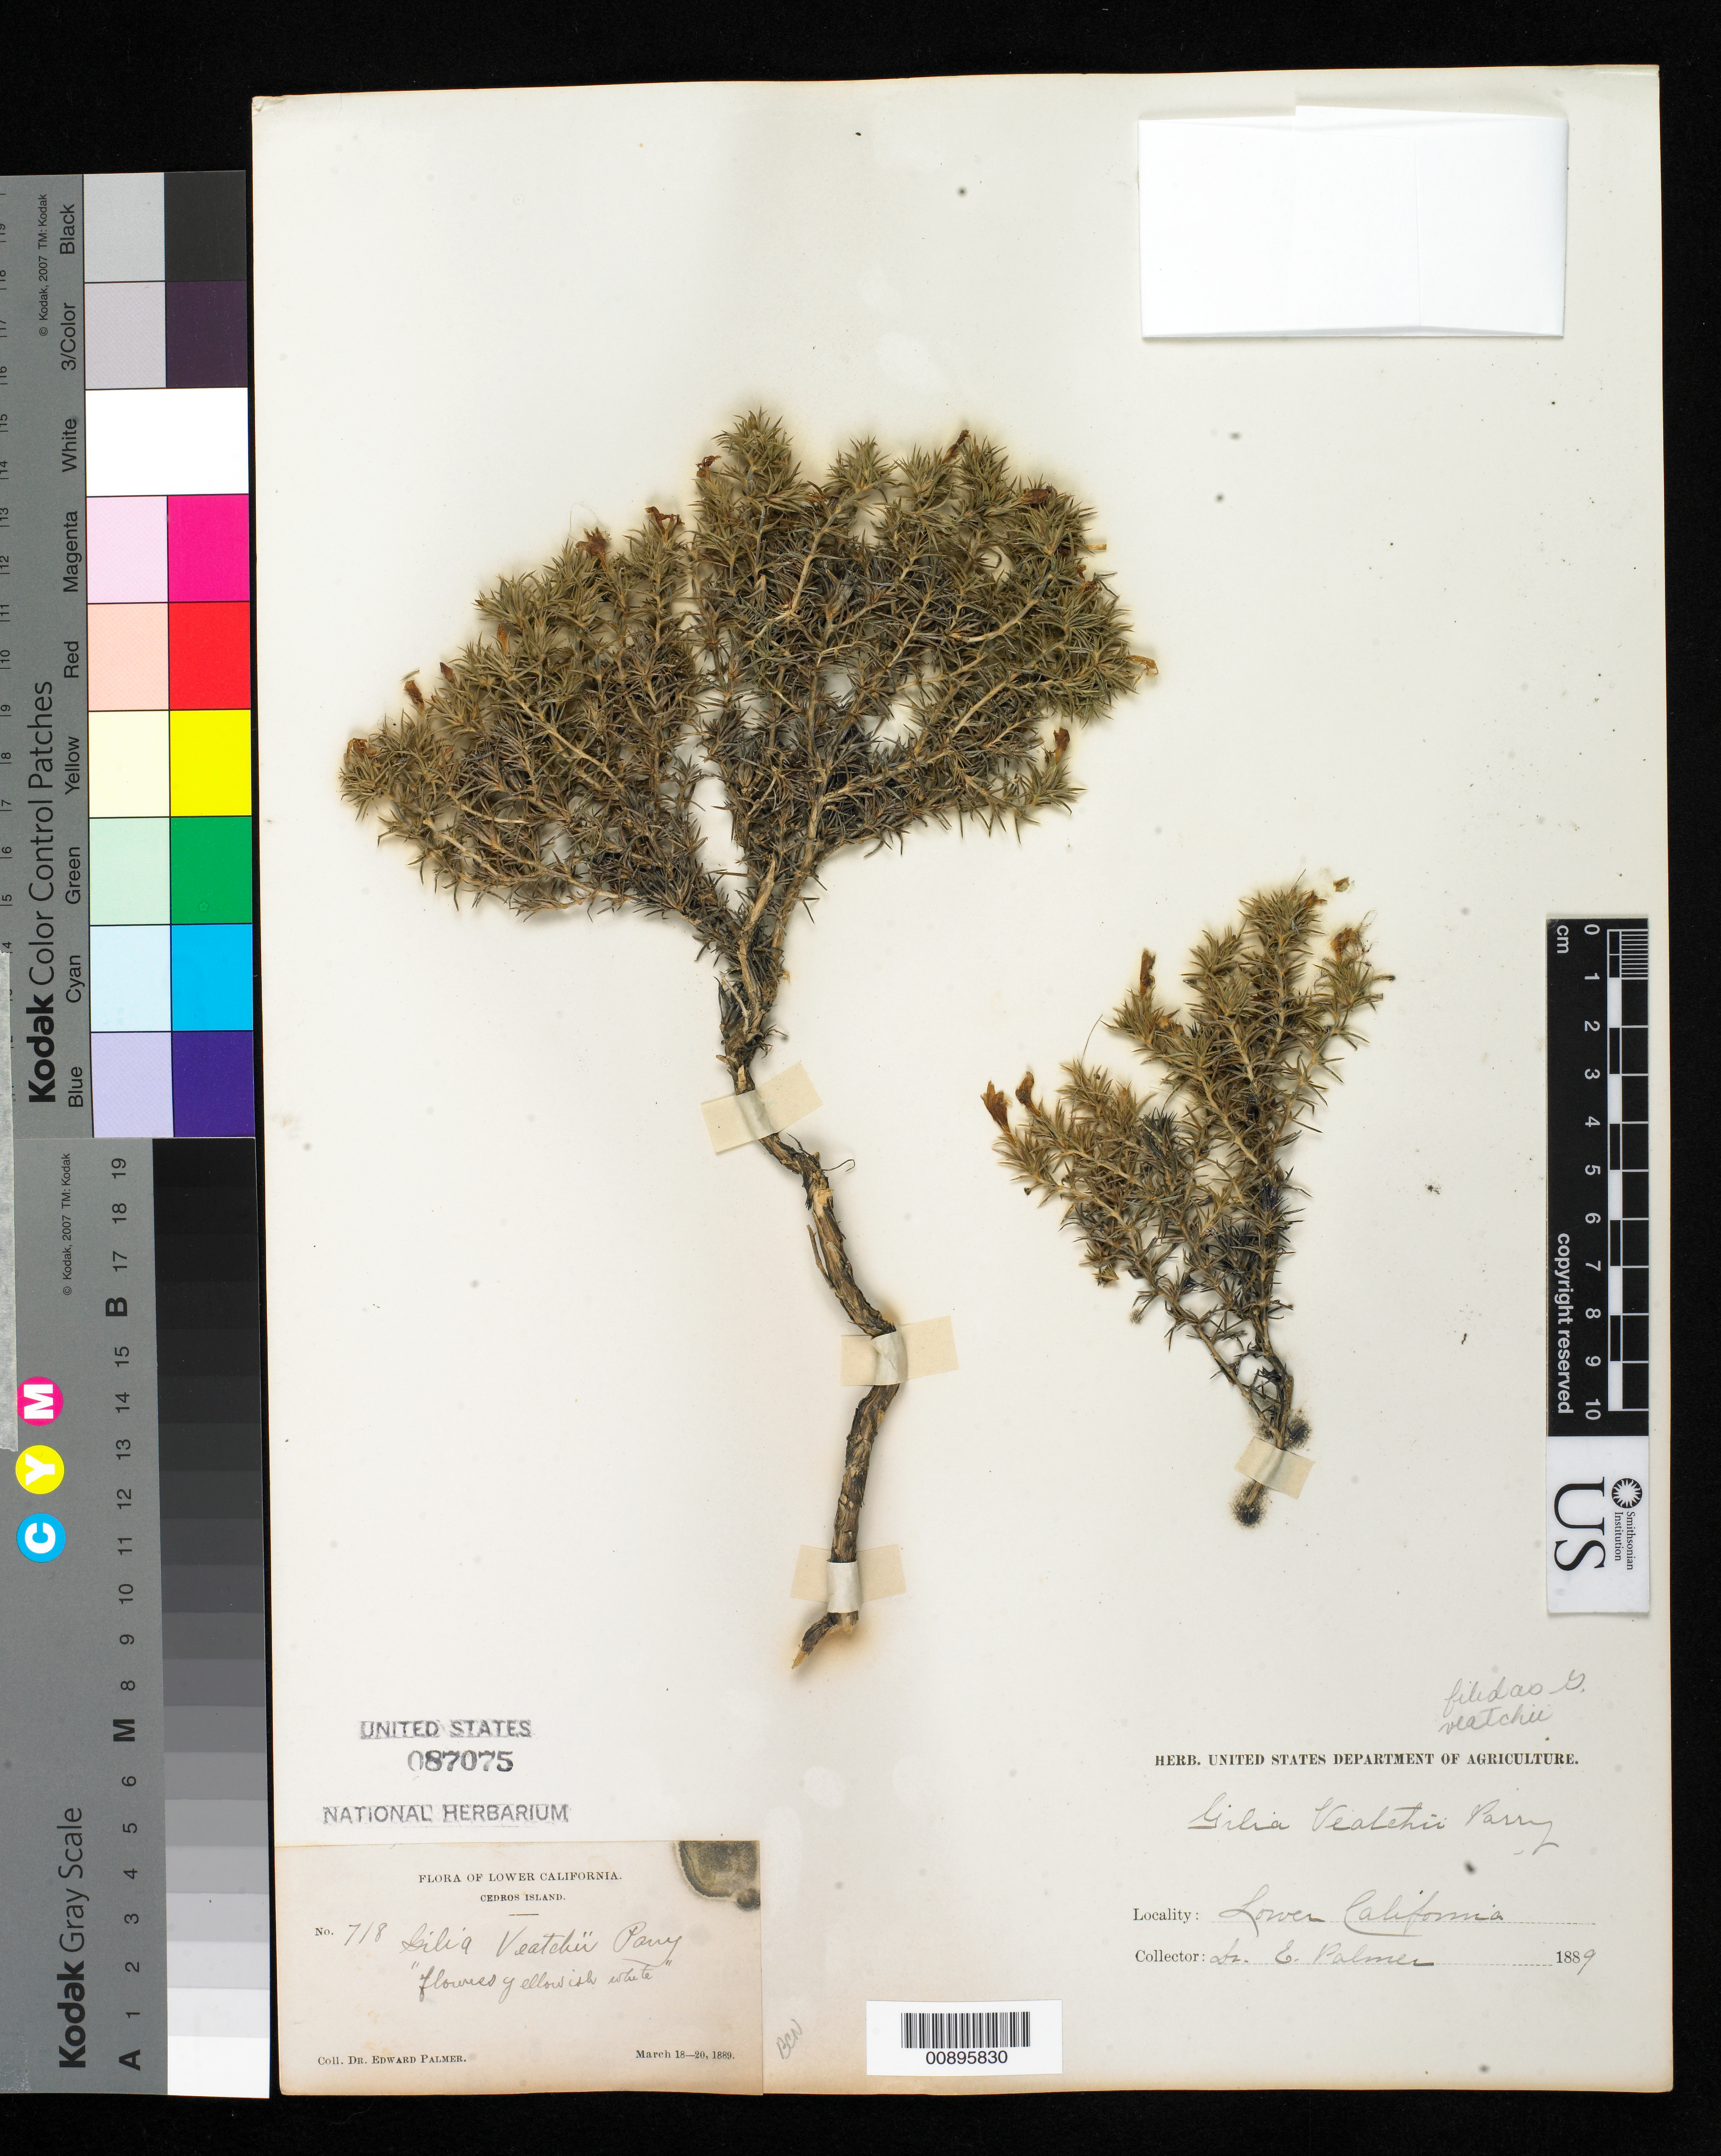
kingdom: Plantae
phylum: Tracheophyta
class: Magnoliopsida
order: Ericales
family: Polemoniaceae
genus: Linanthus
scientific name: Linanthus veatchii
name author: (Parry ex Greene) J.M. Porter & L.A. Johnson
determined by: Strong, Mark T., (BOT), Smithsonian Institution - National Museum of Natural History (UNITED STATES)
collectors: E. Palmer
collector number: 718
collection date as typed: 18 Mar 1889 to 20 Mar 1889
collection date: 1889-03-18/1889-03-20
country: Mexico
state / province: Baja California Norte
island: Cedros I.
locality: Cedros Island, Baja California.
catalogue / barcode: US 87075